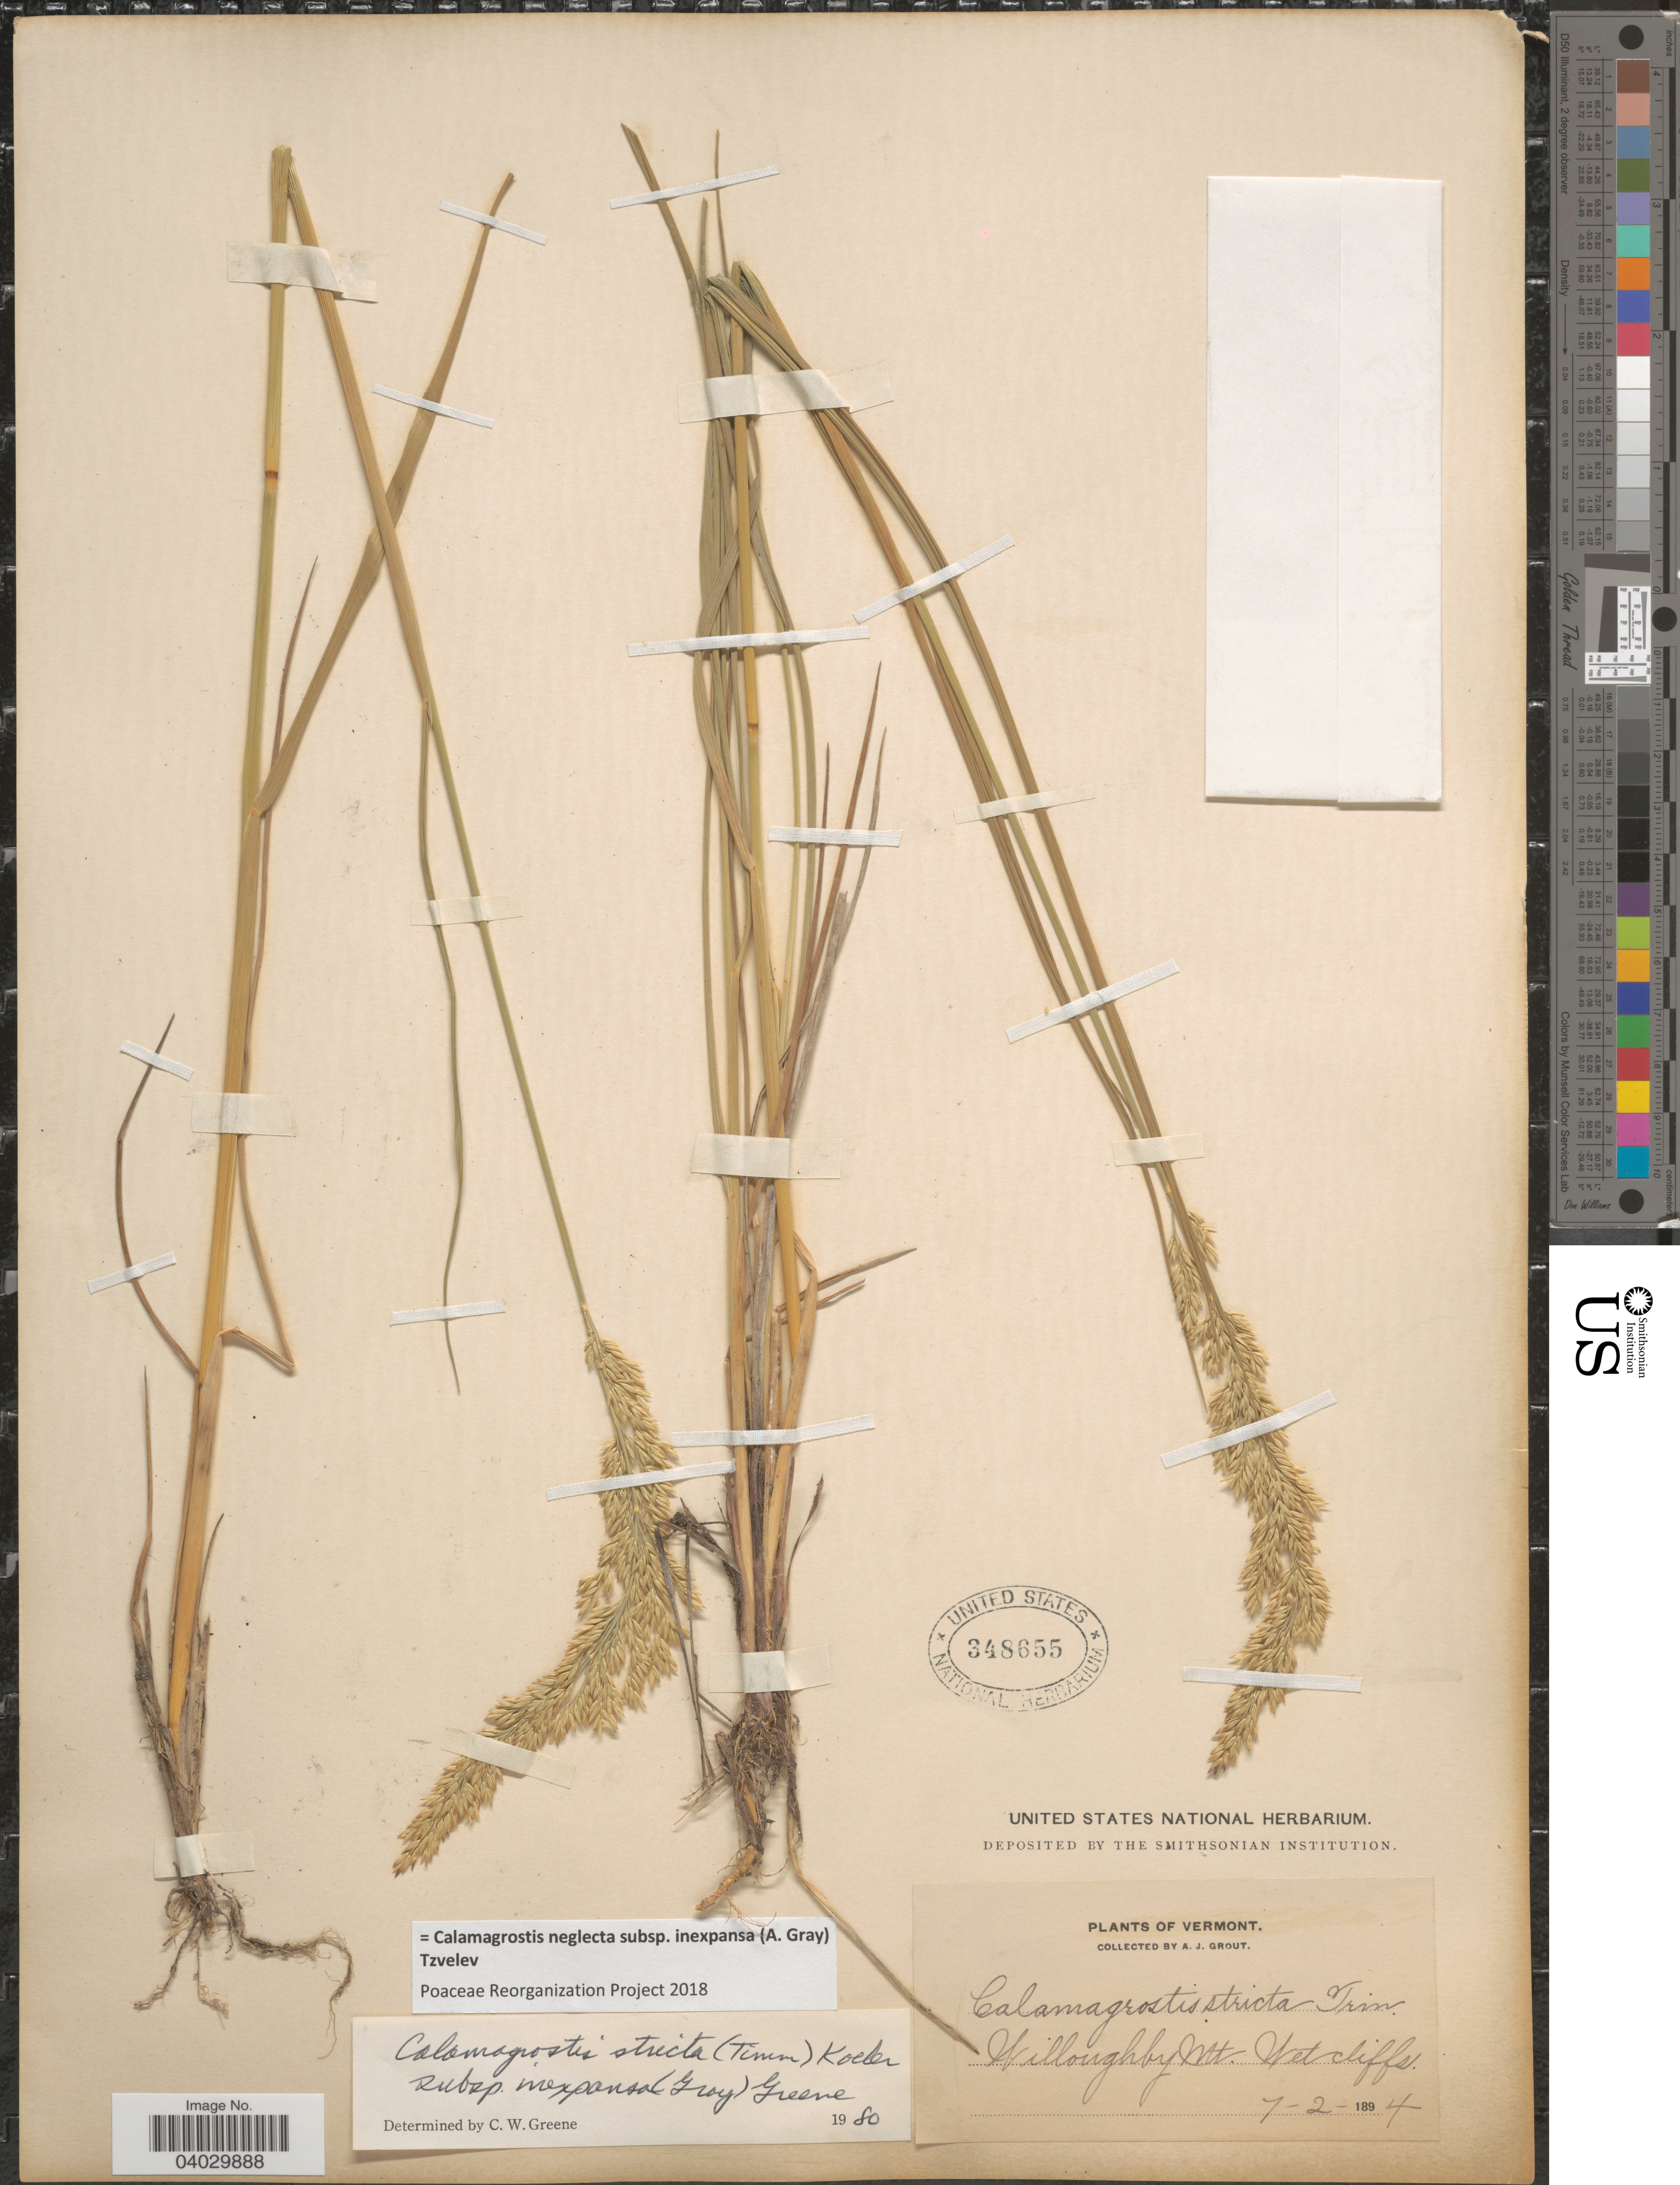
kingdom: Plantae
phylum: Tracheophyta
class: Liliopsida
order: Poales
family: Poaceae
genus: Calamagrostis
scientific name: Calamagrostis neglecta subsp. inexpansa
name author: (A. Gray) Tzvelev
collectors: A. J. Grout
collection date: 1894-07-02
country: United States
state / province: Vermont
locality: Willoughby Mt. Wet cliffs.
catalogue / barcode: US 348655